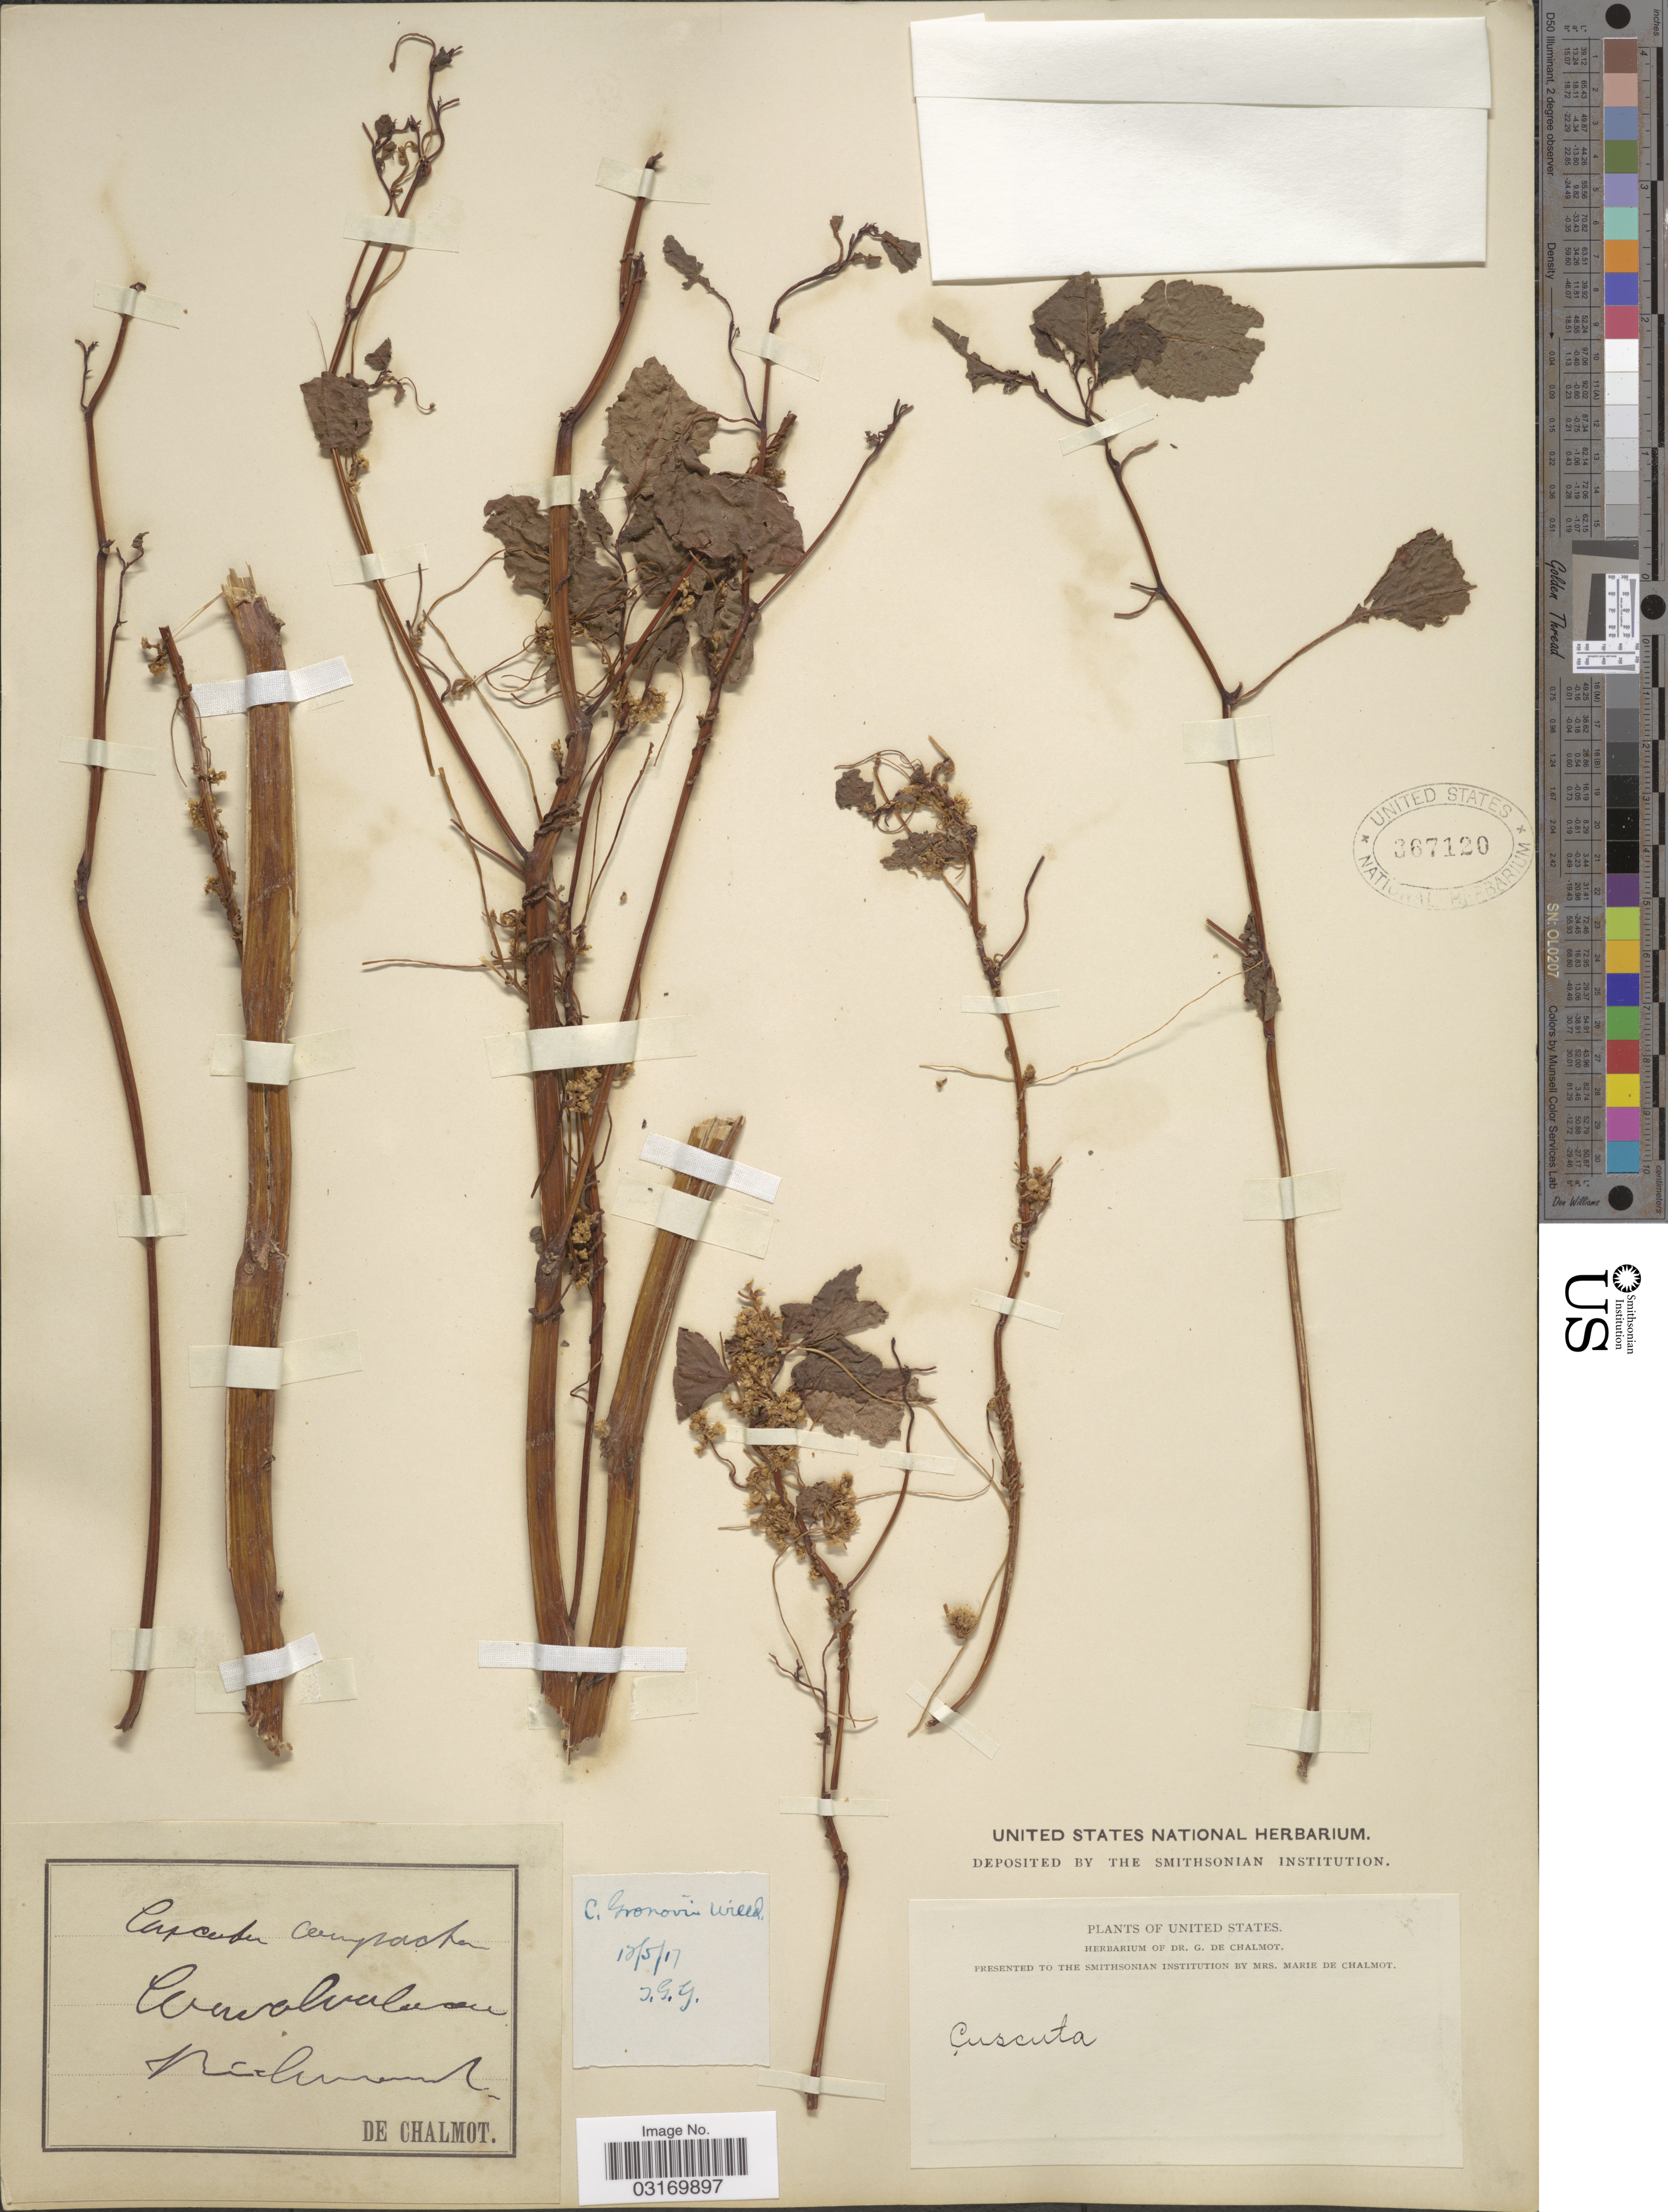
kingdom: Plantae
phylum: Tracheophyta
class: Magnoliopsida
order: Solanales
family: Convolvulaceae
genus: Cuscuta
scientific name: Cuscuta gronovii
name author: Willd. ex Schult.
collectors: G. de Chalmot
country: United States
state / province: Virginia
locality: Richmond.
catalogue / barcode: US 367120